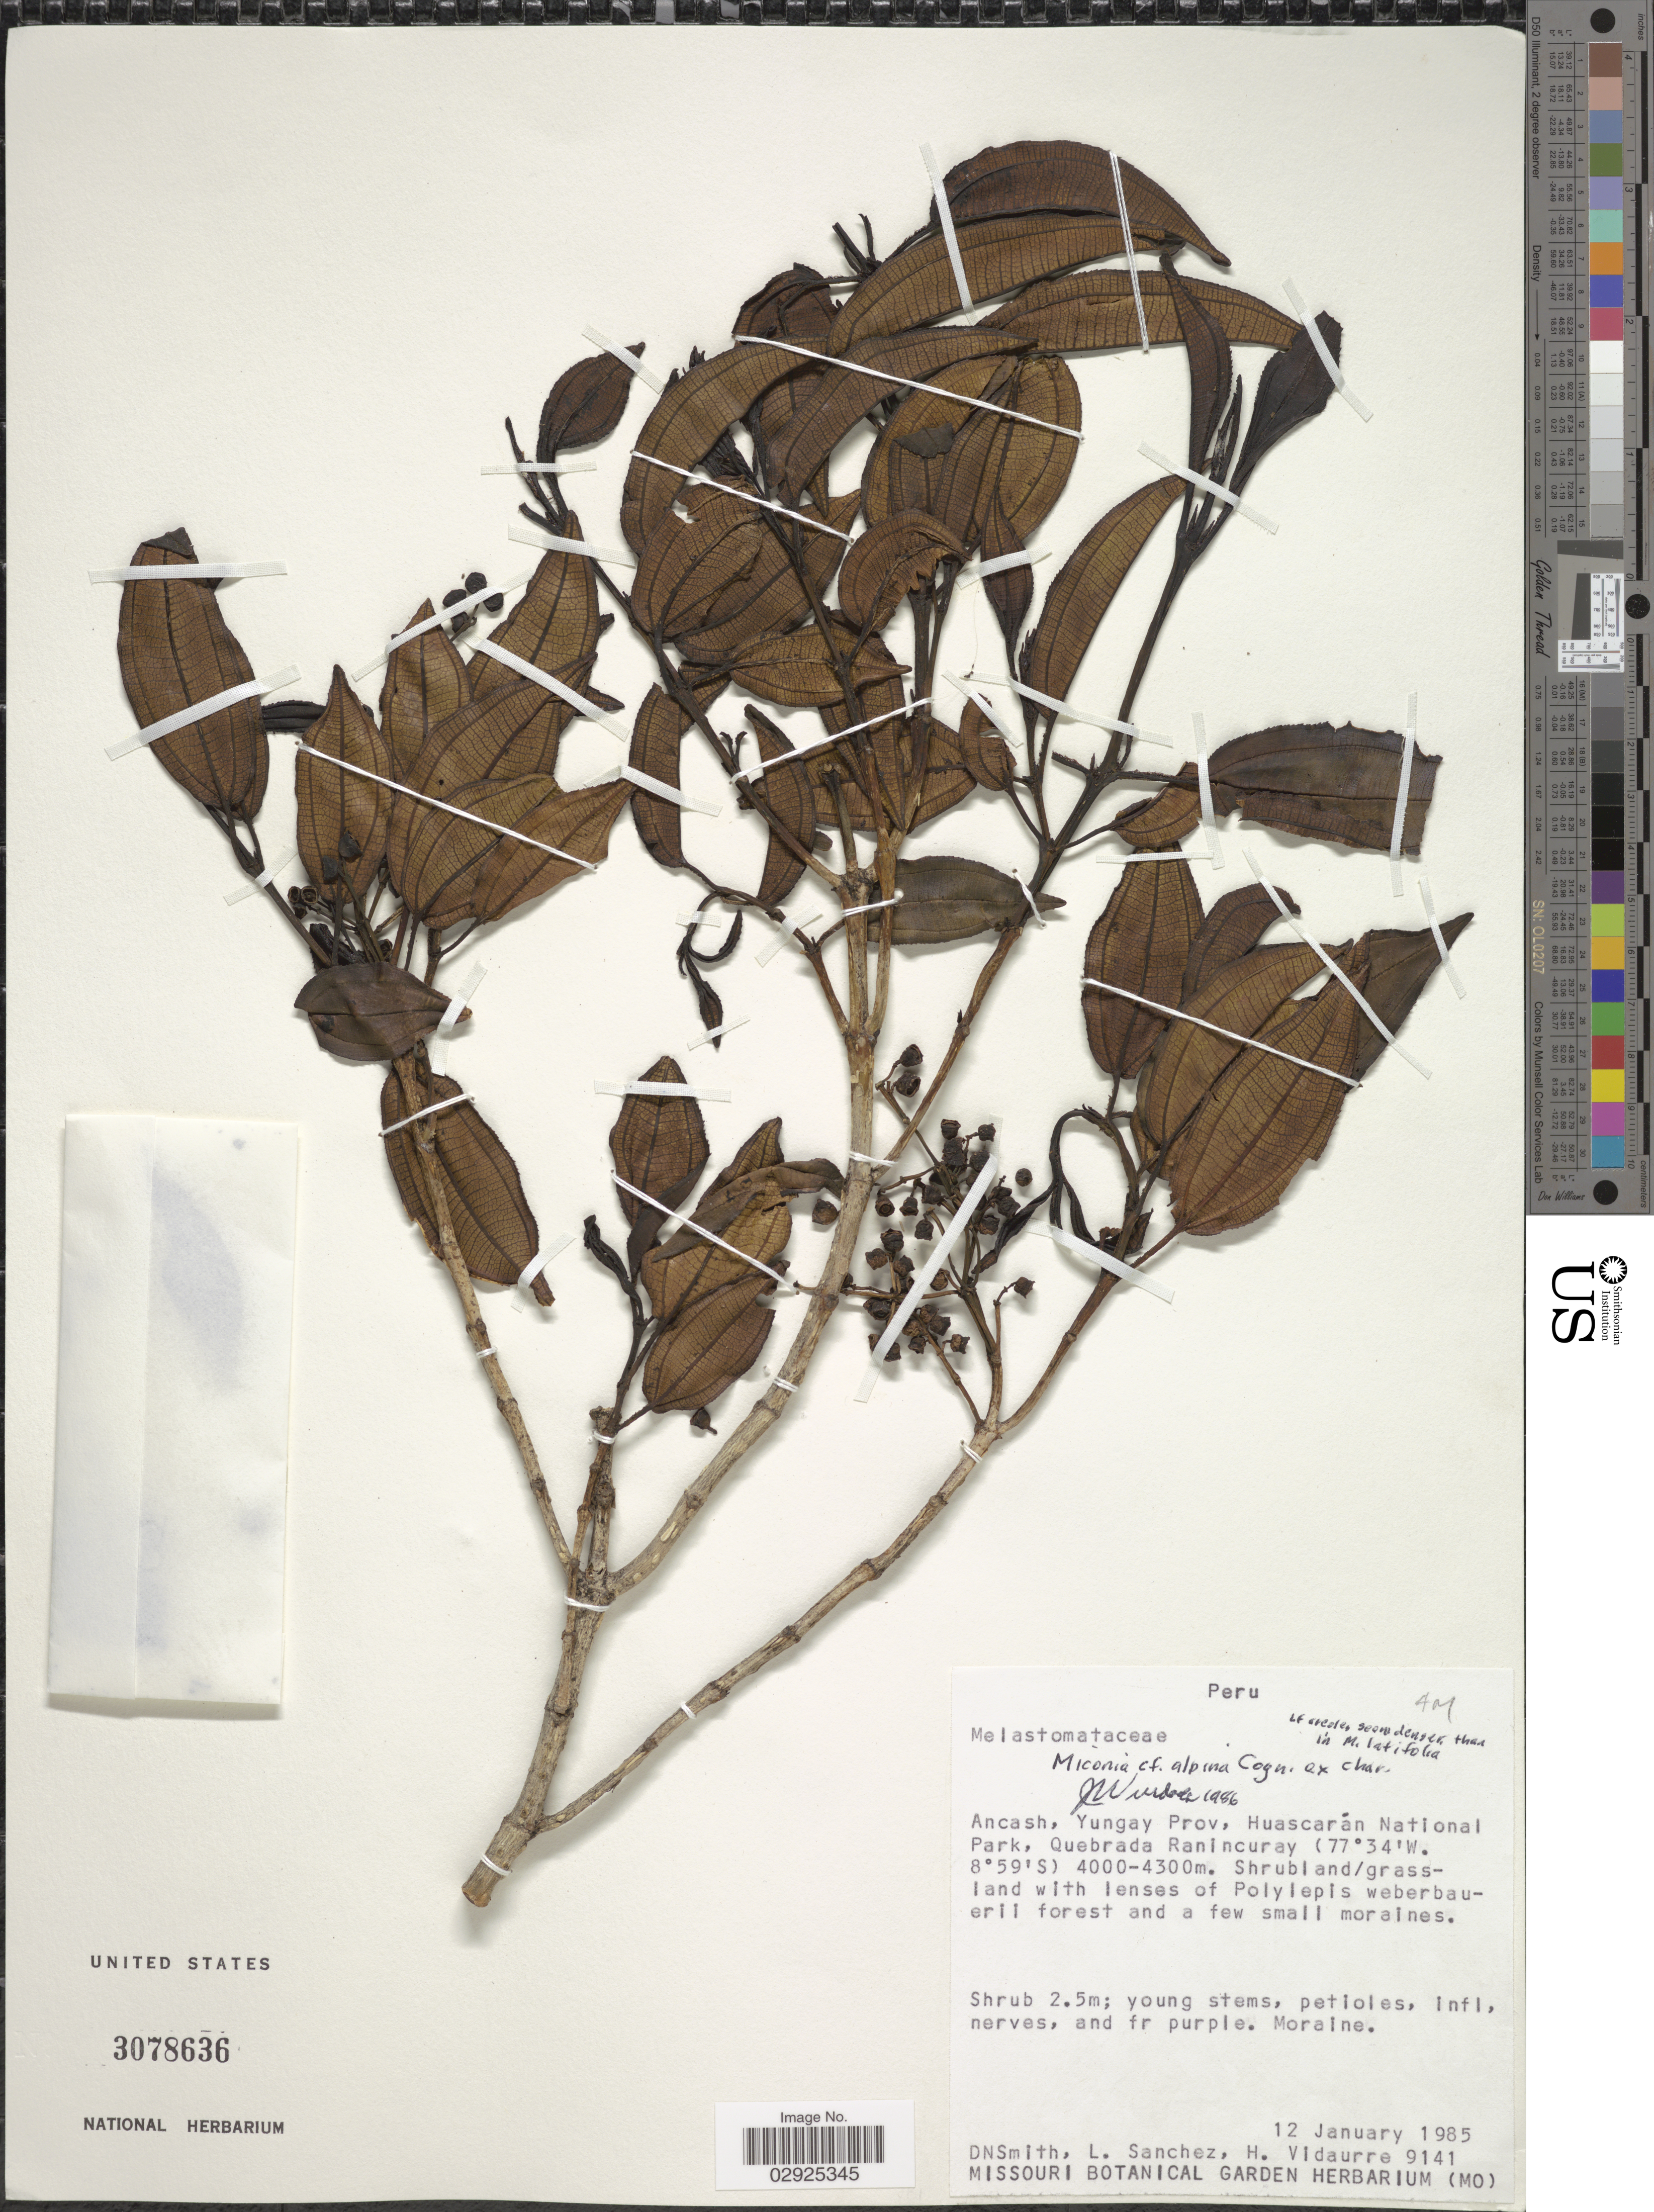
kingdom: Plantae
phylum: Tracheophyta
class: Magnoliopsida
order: Myrtales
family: Melastomataceae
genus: Miconia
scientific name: Miconia alpina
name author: Cogn.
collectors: D. Smith, L. Sanchez & H. Vidaurre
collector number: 9141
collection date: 1985-01-12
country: Peru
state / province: Ancash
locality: Yungay Prov, Huascarán National Park, Quebrada Ranincuray.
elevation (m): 4000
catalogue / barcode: US 3078636